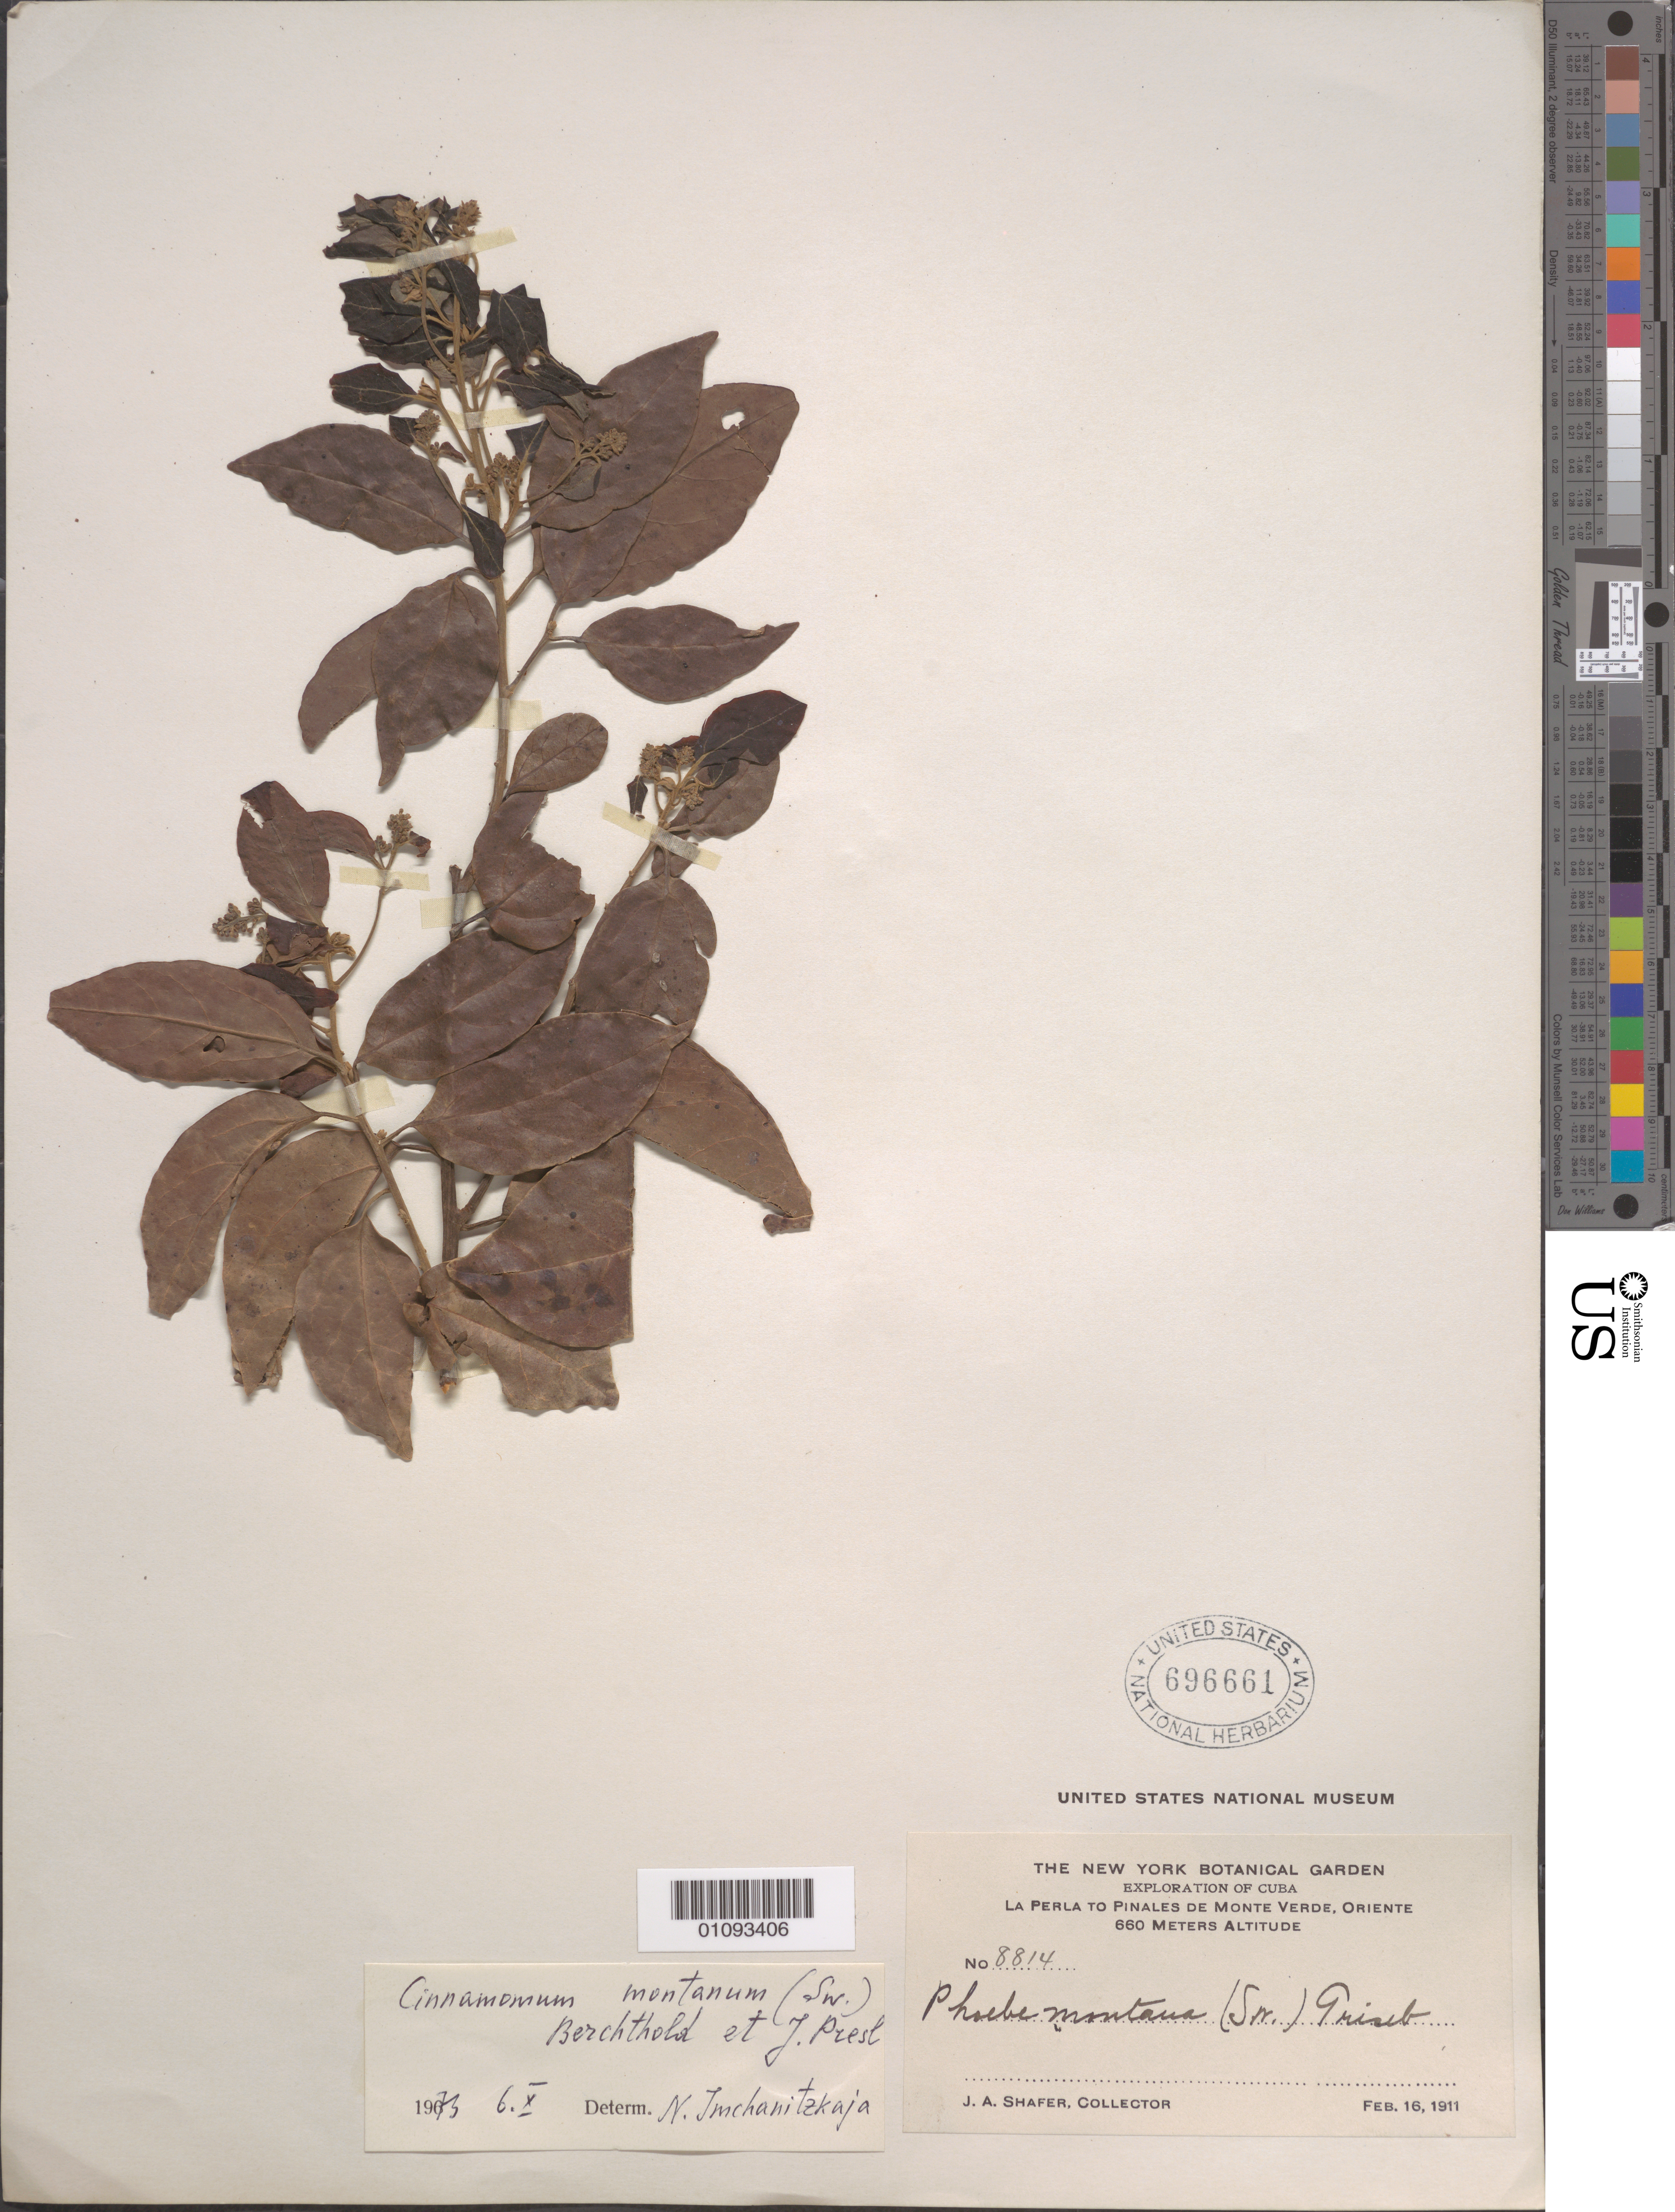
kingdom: Plantae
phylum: Tracheophyta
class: Magnoliopsida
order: Laurales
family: Lauraceae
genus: Cinnamomum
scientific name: Cinnamomum montanum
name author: (Sw.) J. Presl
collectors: J. A. Shafer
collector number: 8814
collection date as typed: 16 Feb 1911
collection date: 1911-02-16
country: Cuba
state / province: Oriente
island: Cuba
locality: La Perla to Pinales de Monte Verde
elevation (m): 660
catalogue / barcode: US 696661